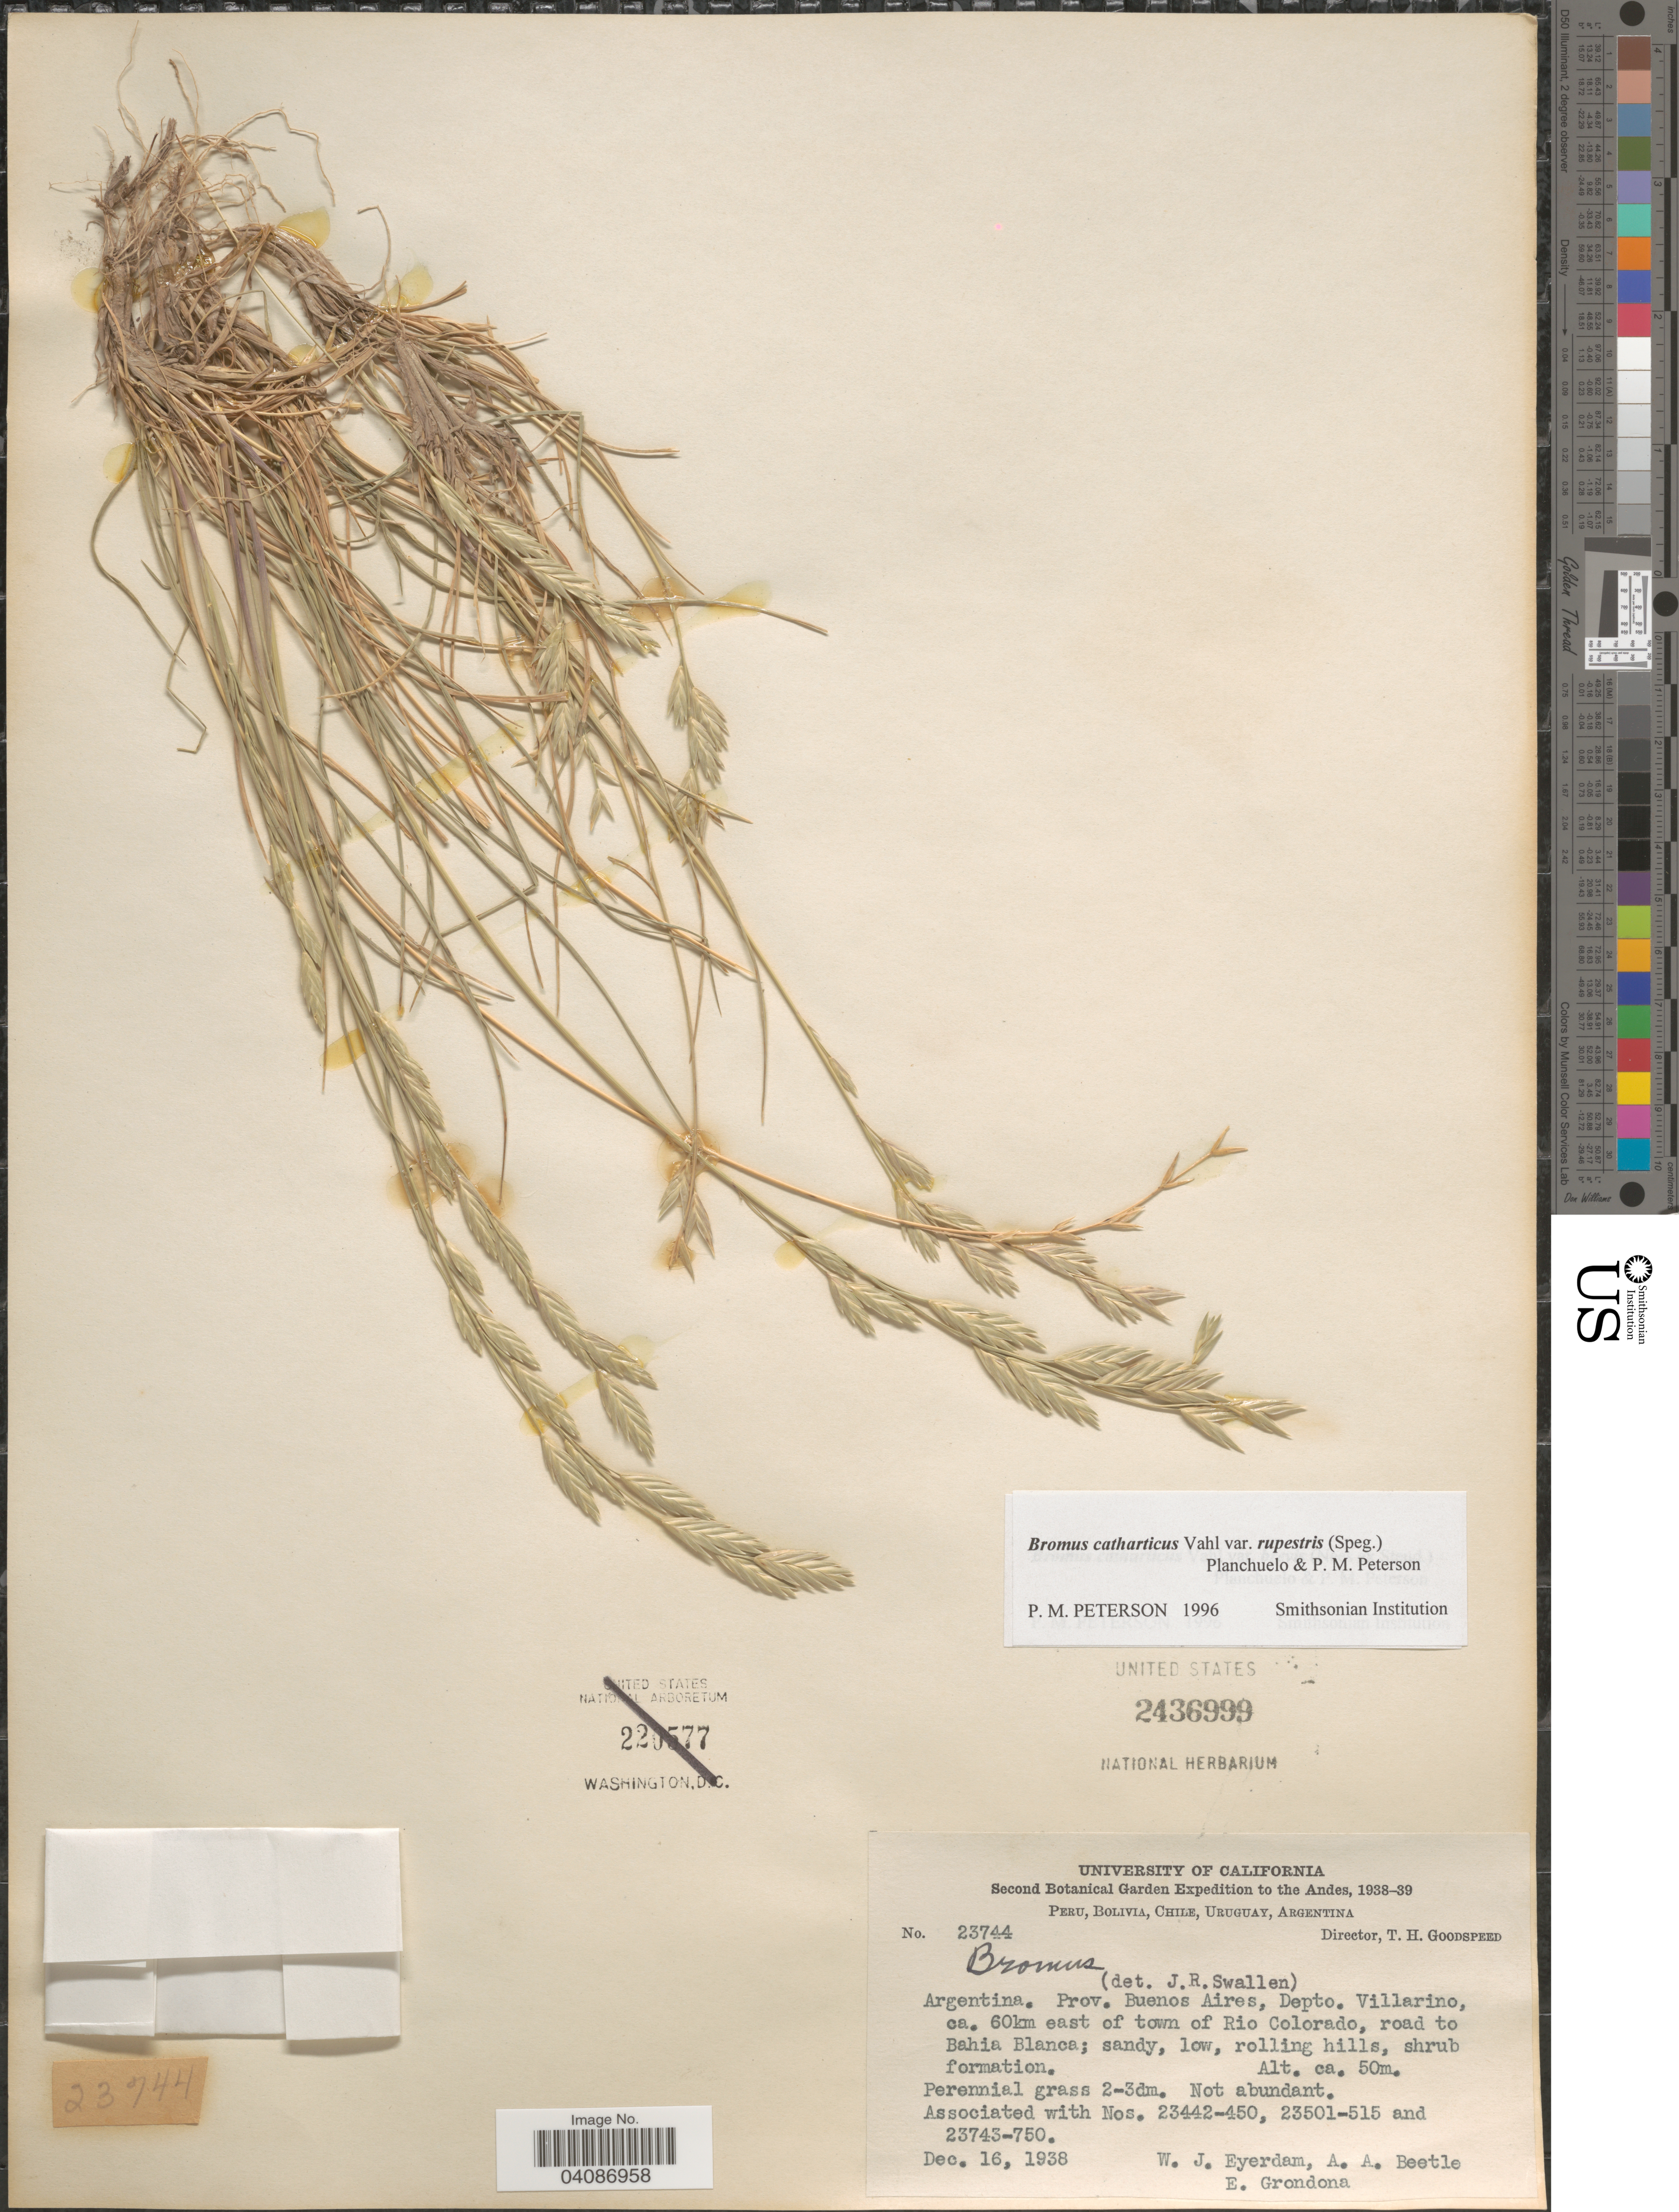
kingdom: Plantae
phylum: Tracheophyta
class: Liliopsida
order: Poales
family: Poaceae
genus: Bromus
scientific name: Bromus cebadilla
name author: Steud.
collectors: W. J. Eyerdam, A. A. Beetle & E. Grondona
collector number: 23744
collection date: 1938-12-16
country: Argentina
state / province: Buenos Aires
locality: Depto. Villarino, ca. 60km east of town Rio Colorado, road to Bahia Blanca.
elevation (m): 50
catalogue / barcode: US 2436999